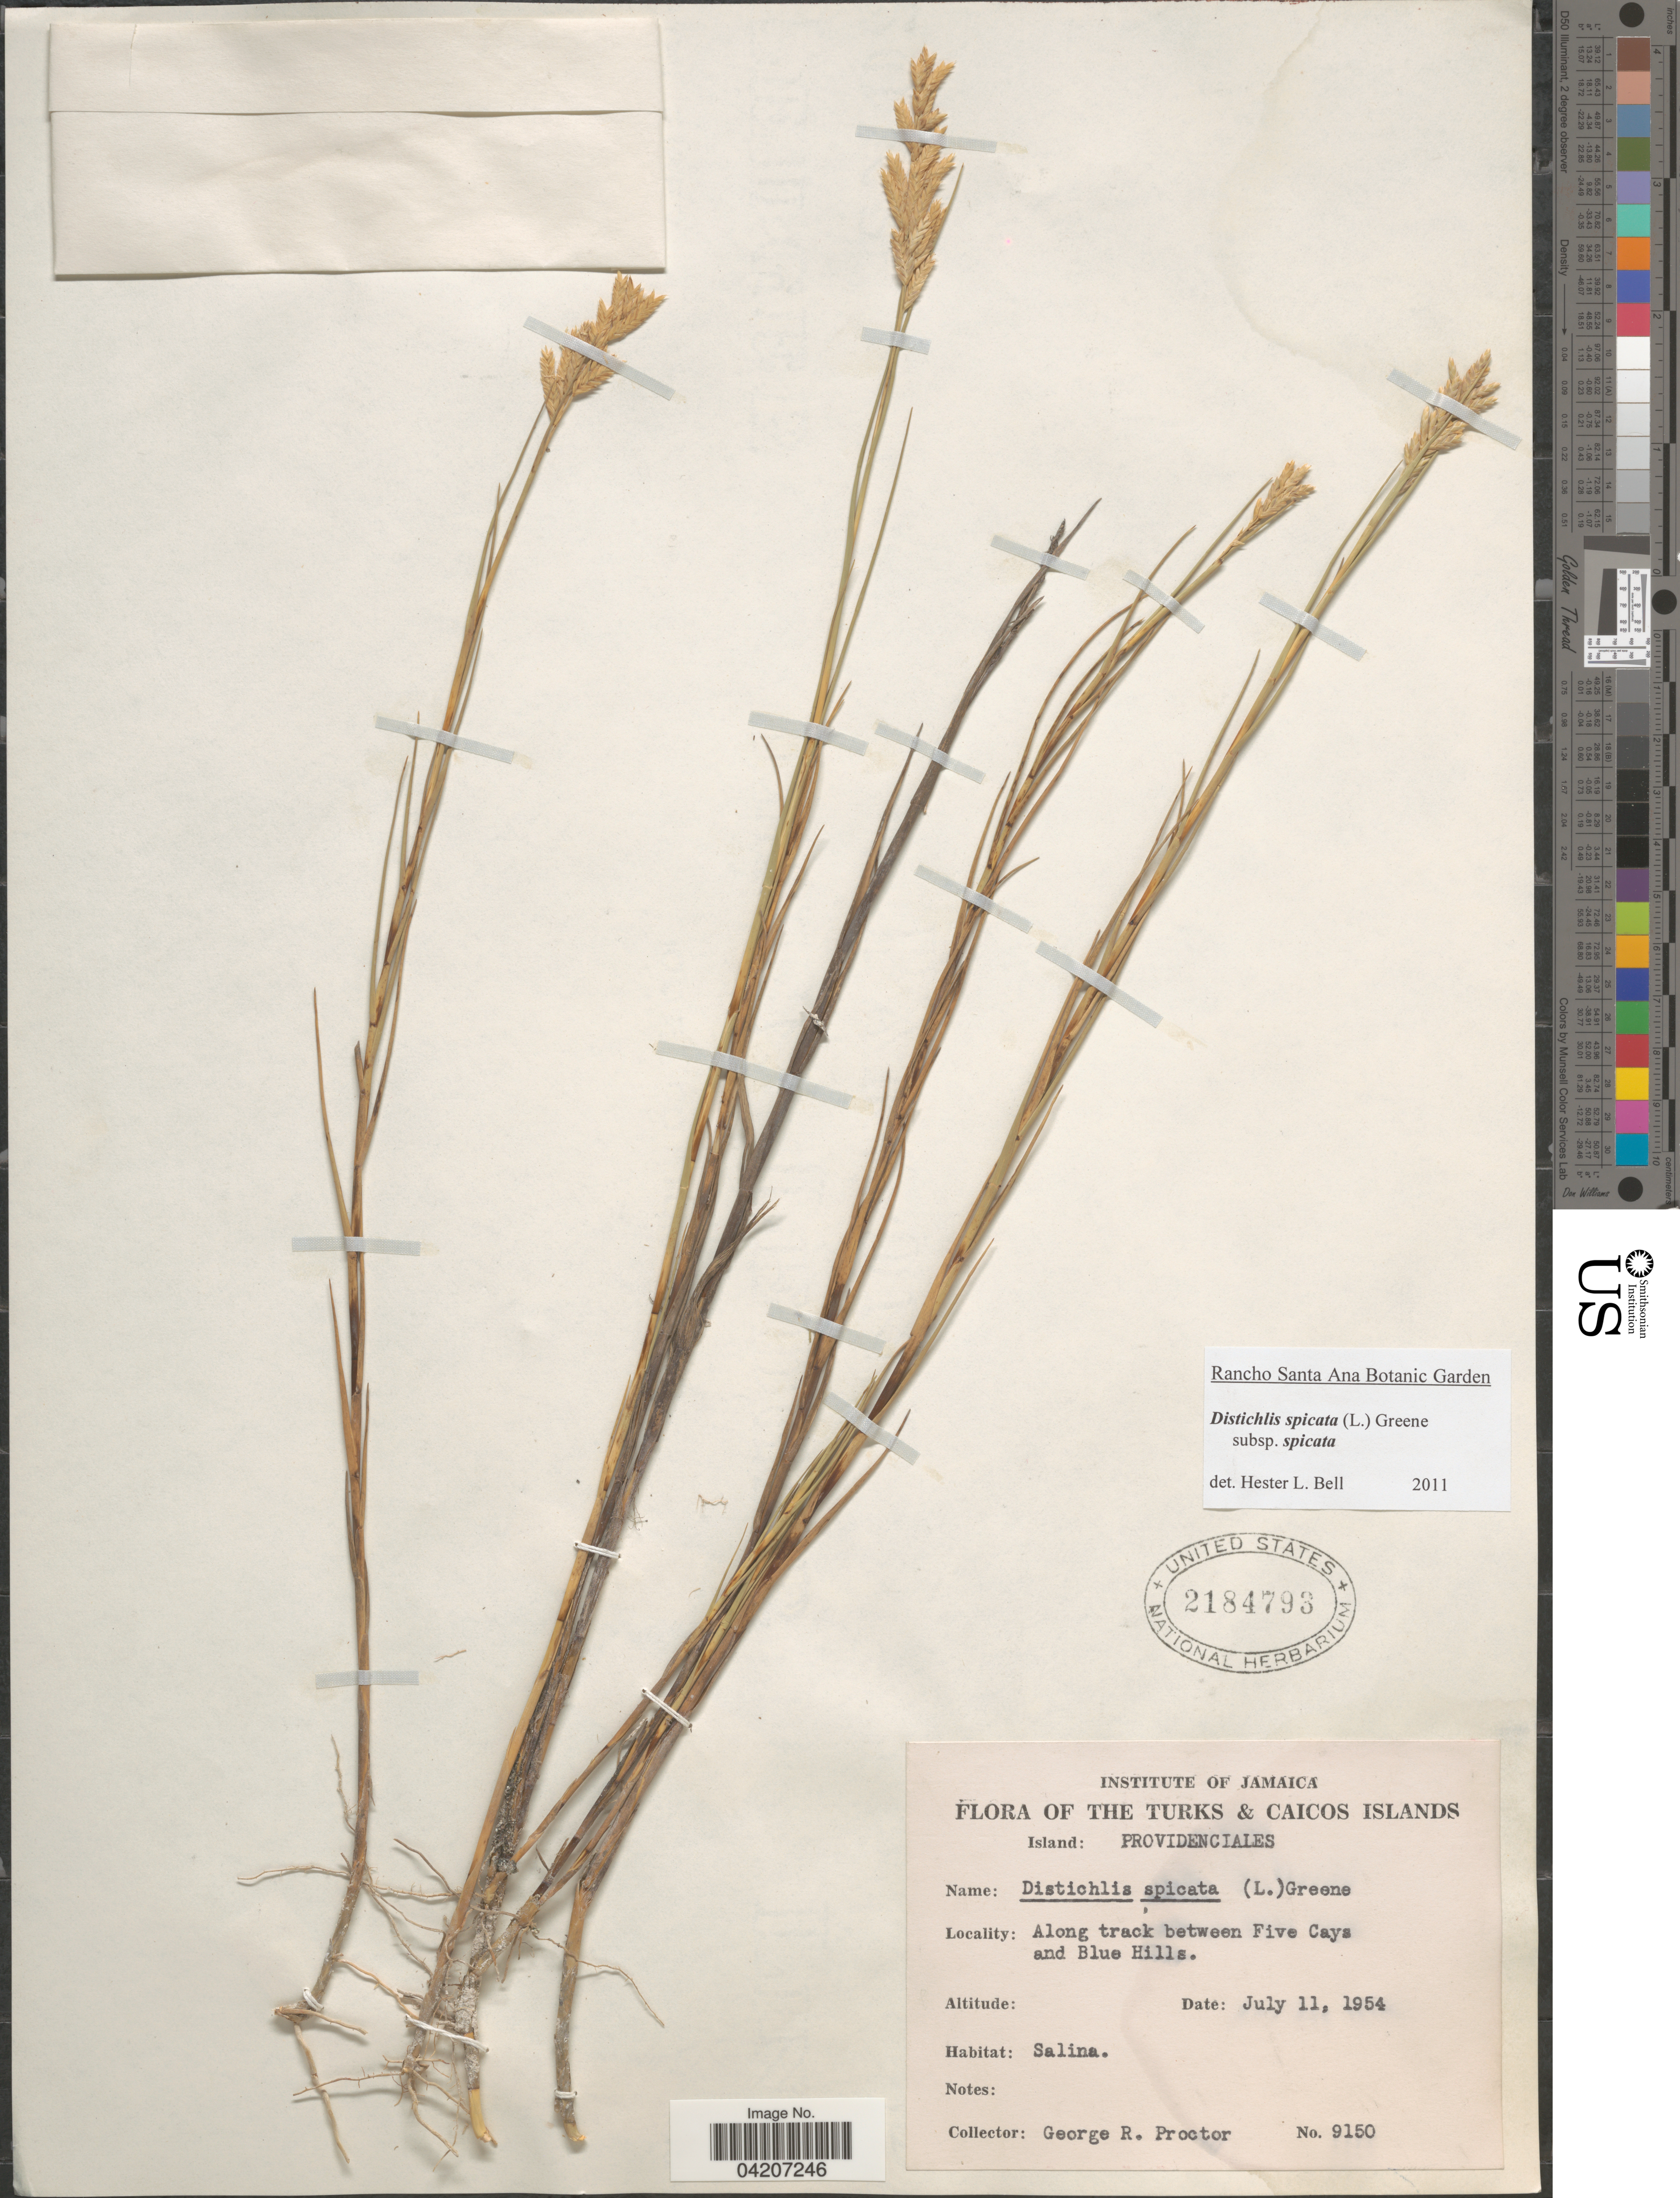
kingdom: Plantae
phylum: Tracheophyta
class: Liliopsida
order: Poales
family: Poaceae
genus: Distichlis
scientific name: Distichlis spicata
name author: (L.) Greene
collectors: G. Proctor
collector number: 9150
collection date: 1954-07-11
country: Turks and Caicos Islands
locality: Island: Providenciales. Along track between Five Cays and Blue Hills.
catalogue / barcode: US 2184793